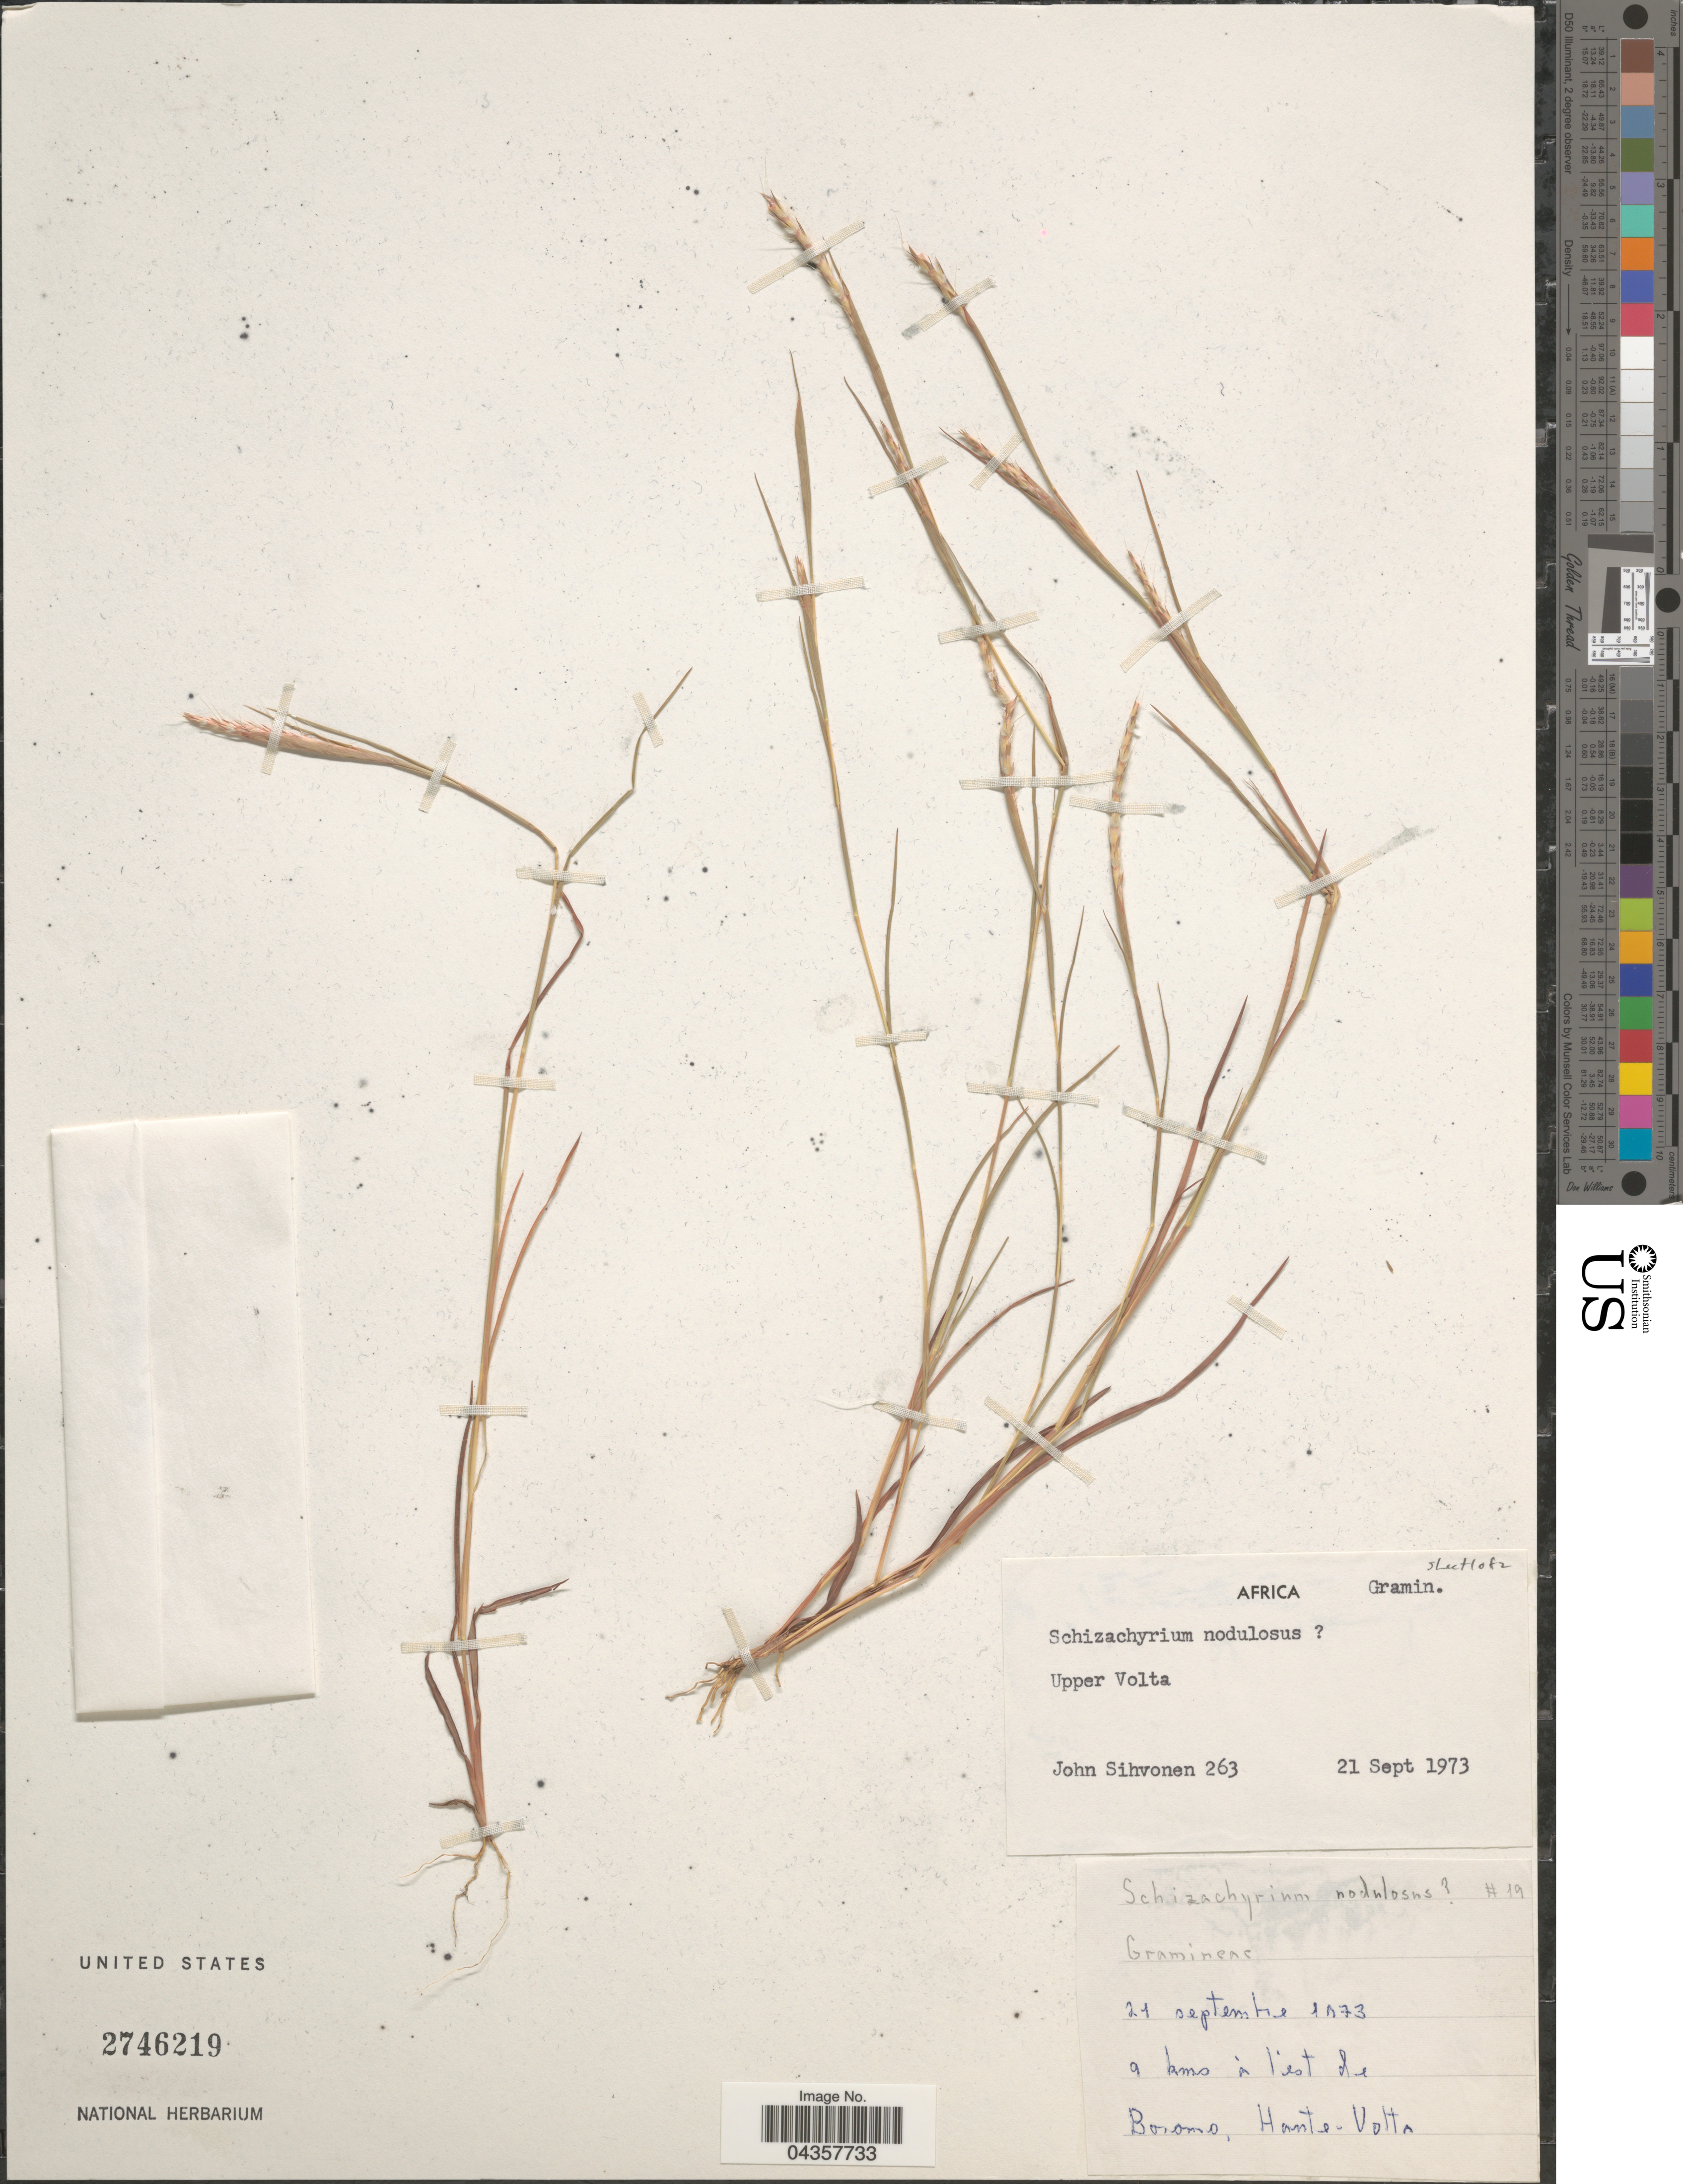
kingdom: Plantae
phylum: Tracheophyta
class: Liliopsida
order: Poales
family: Poaceae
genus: Schizachyrium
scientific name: Schizachyrium nodulosum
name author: (Hack.) Stapf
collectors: J. Sihvonen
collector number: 263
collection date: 1973-09-21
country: Burkina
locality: Africa. Upper Volta. 9 kms à l'est de Boromo, Haute Volta.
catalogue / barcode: US 2746219